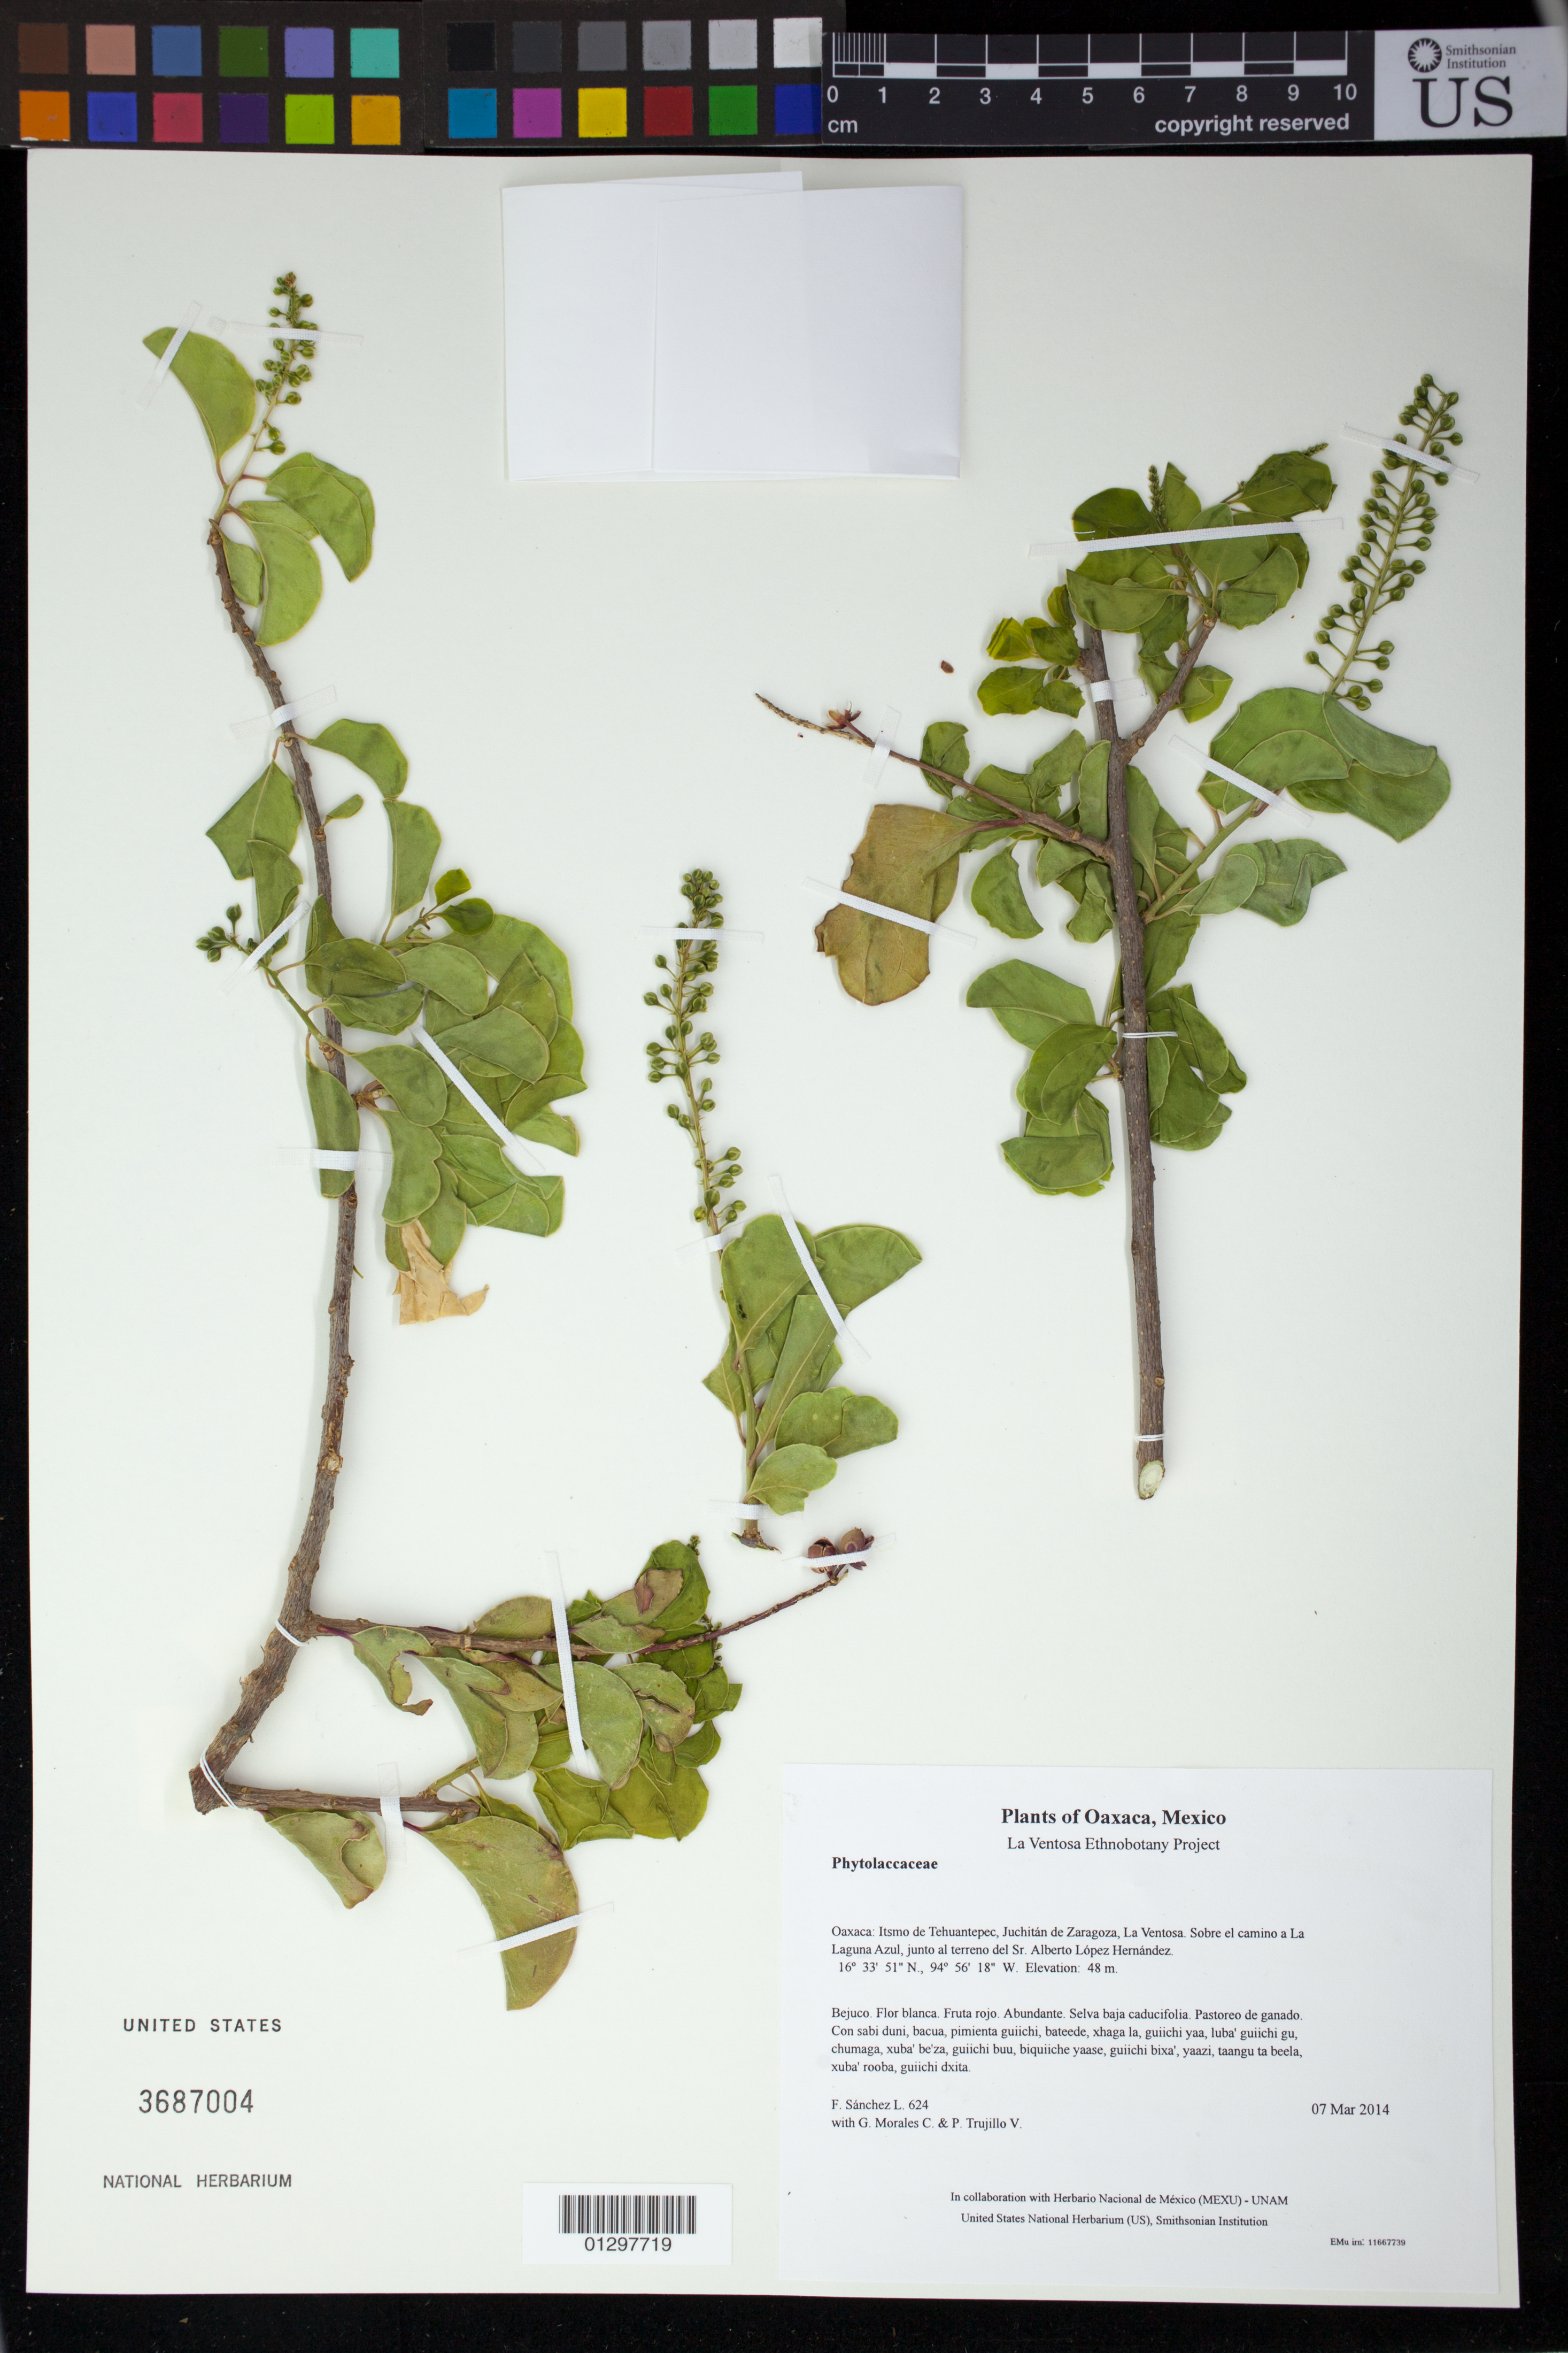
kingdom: Plantae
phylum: Tracheophyta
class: Magnoliopsida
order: Caryophyllales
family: Stegnospermataceae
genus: Stegnosperma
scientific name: Stegnosperma cubense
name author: A. Rich.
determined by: Velasco G., Kenia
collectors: F. Sánchez L., G. Morales C. & P. Trujillo V.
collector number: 624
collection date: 2014-03-07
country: Mexico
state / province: Oaxaca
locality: Itsmo de Tehuantepec, Juchitán de Zaragoza, La Ventosa. Sobre el camino a La Laguna Azul, junto al terreno del Sr. Alberto López Hernández.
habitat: Selva baja caducifolia. Pastoreo de ganado.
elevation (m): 48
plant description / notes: MEXU, SERO, US; Luba'. Guie' naquichi'. Cuaananaxhi naxiña'. Stale.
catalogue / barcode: US 3687004